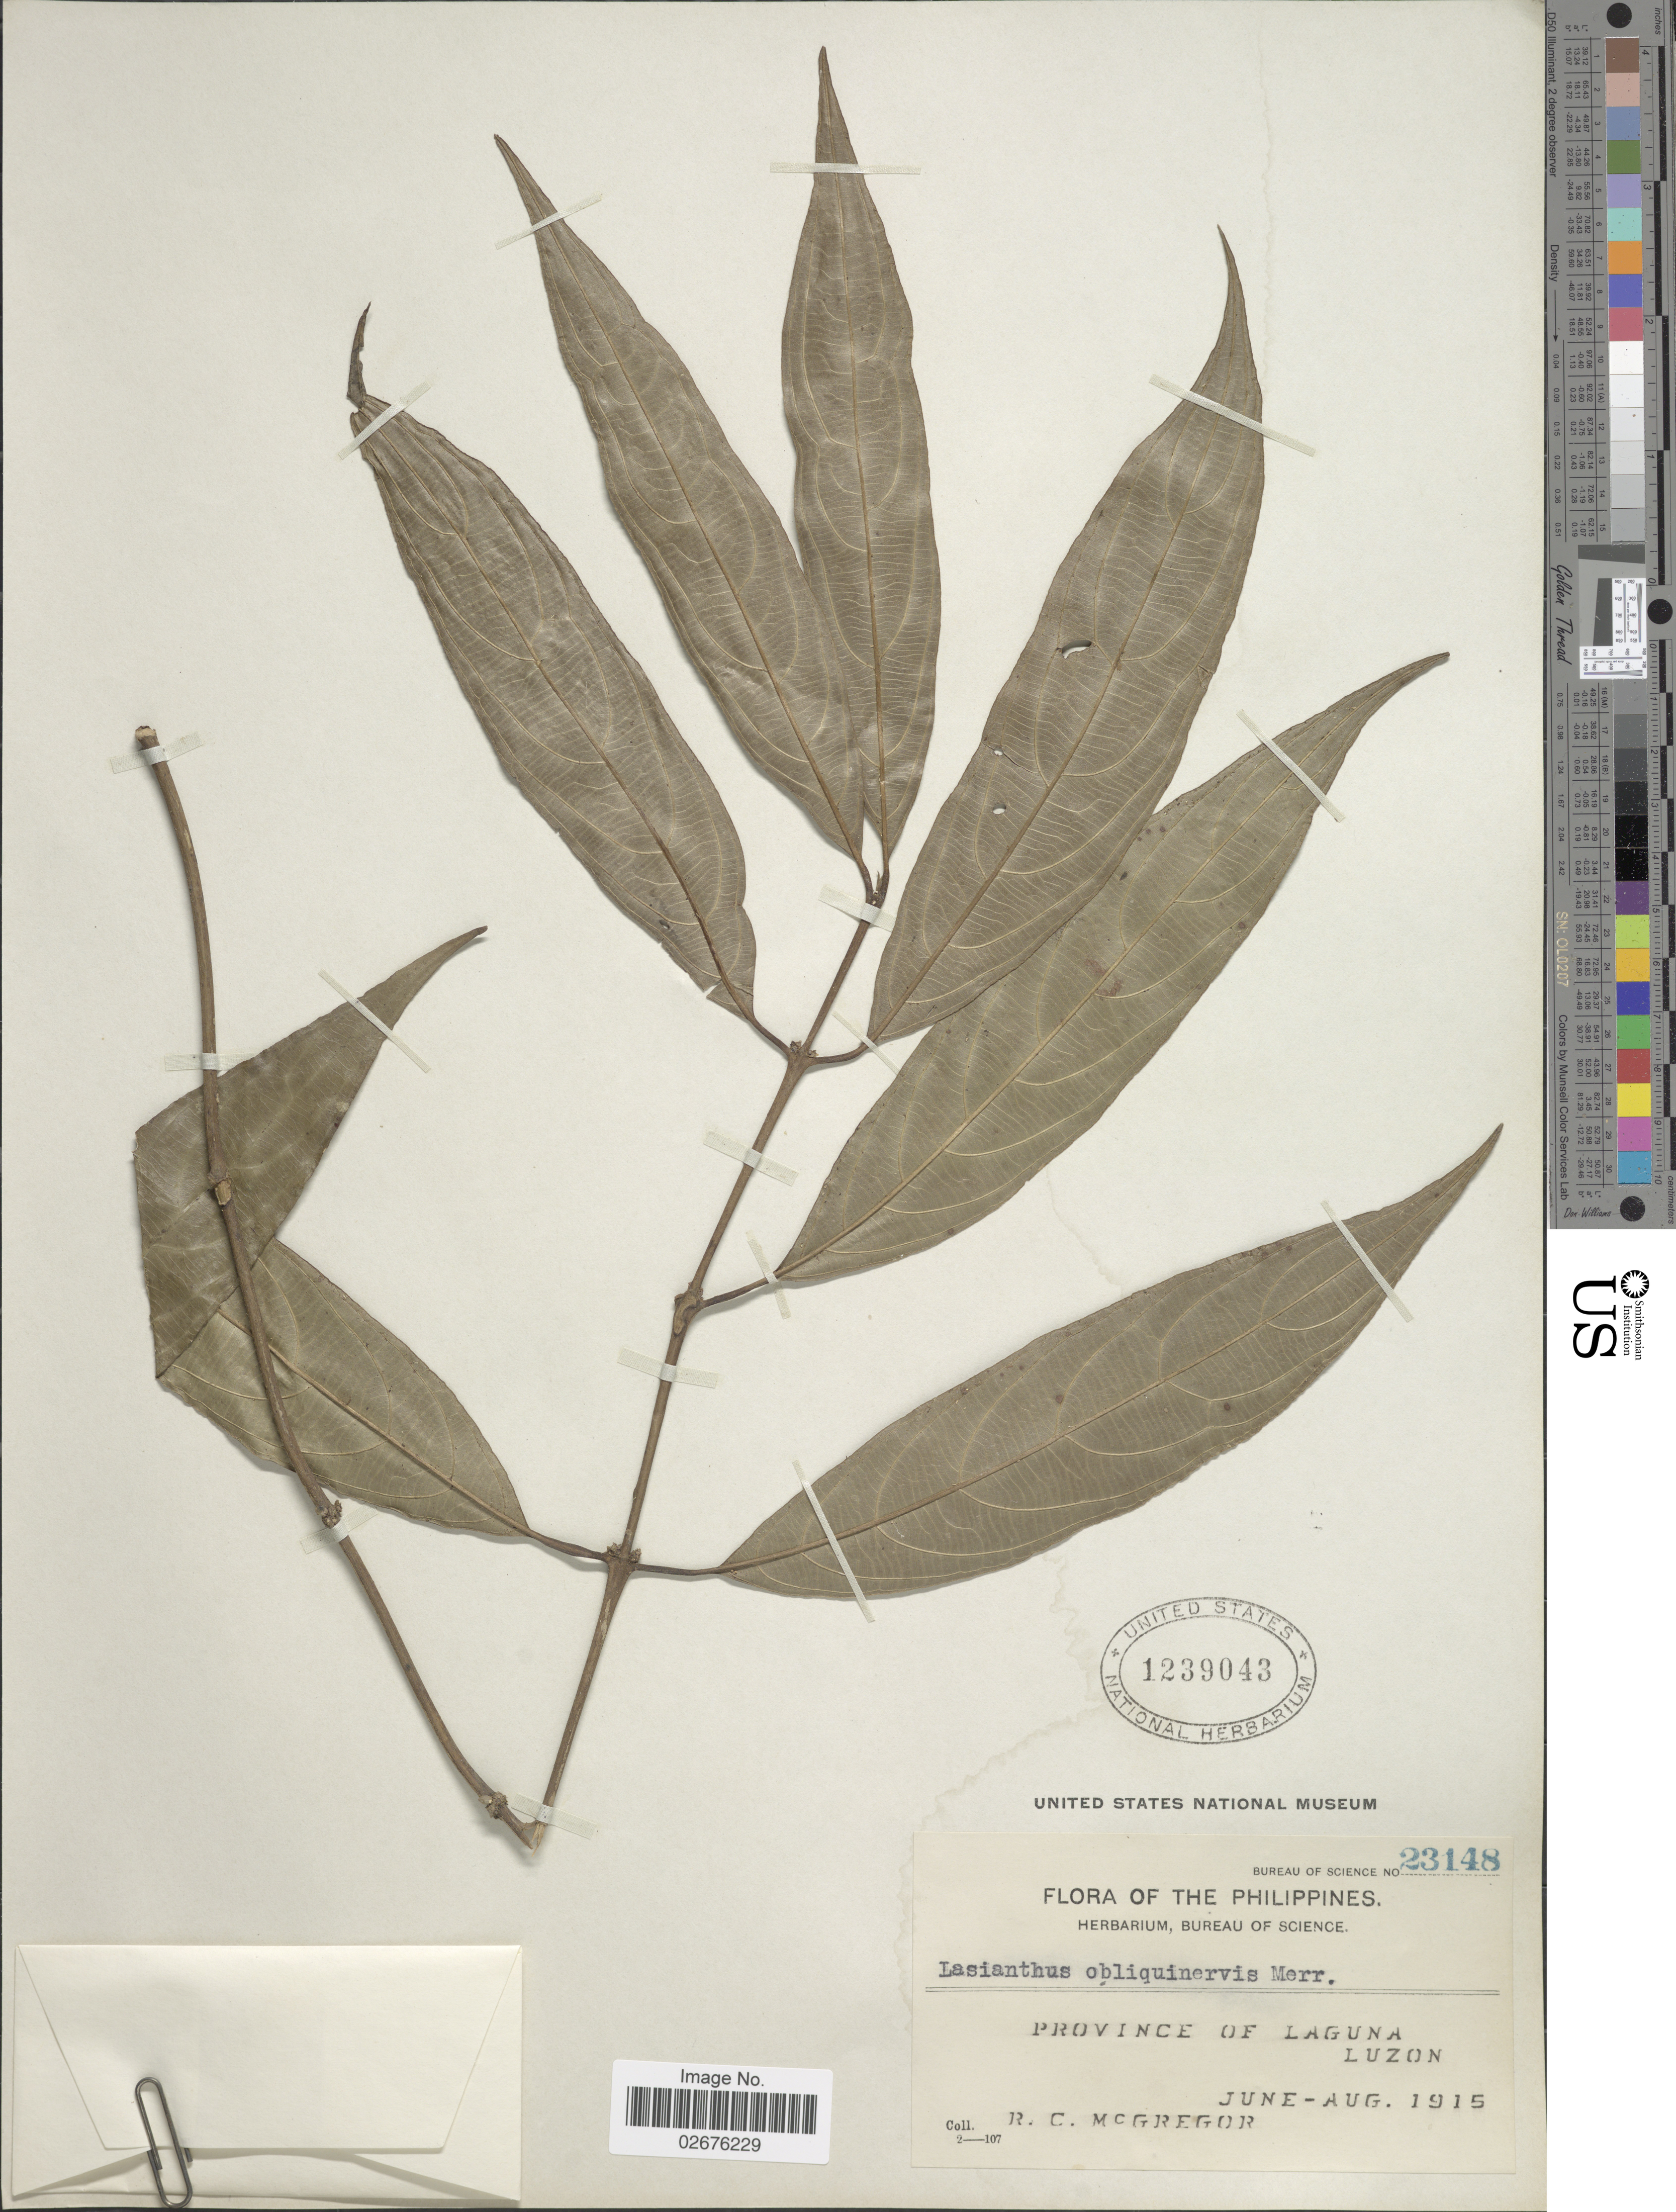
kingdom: Plantae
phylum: Tracheophyta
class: Magnoliopsida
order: Gentianales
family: Rubiaceae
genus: Lasianthus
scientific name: Lasianthus obliquinervis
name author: Merr.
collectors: R. C. McGregor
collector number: Bureau of Science 23148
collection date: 1915-06/1915-08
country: Philippines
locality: Province of Laguna, Luzon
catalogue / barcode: US 1239043